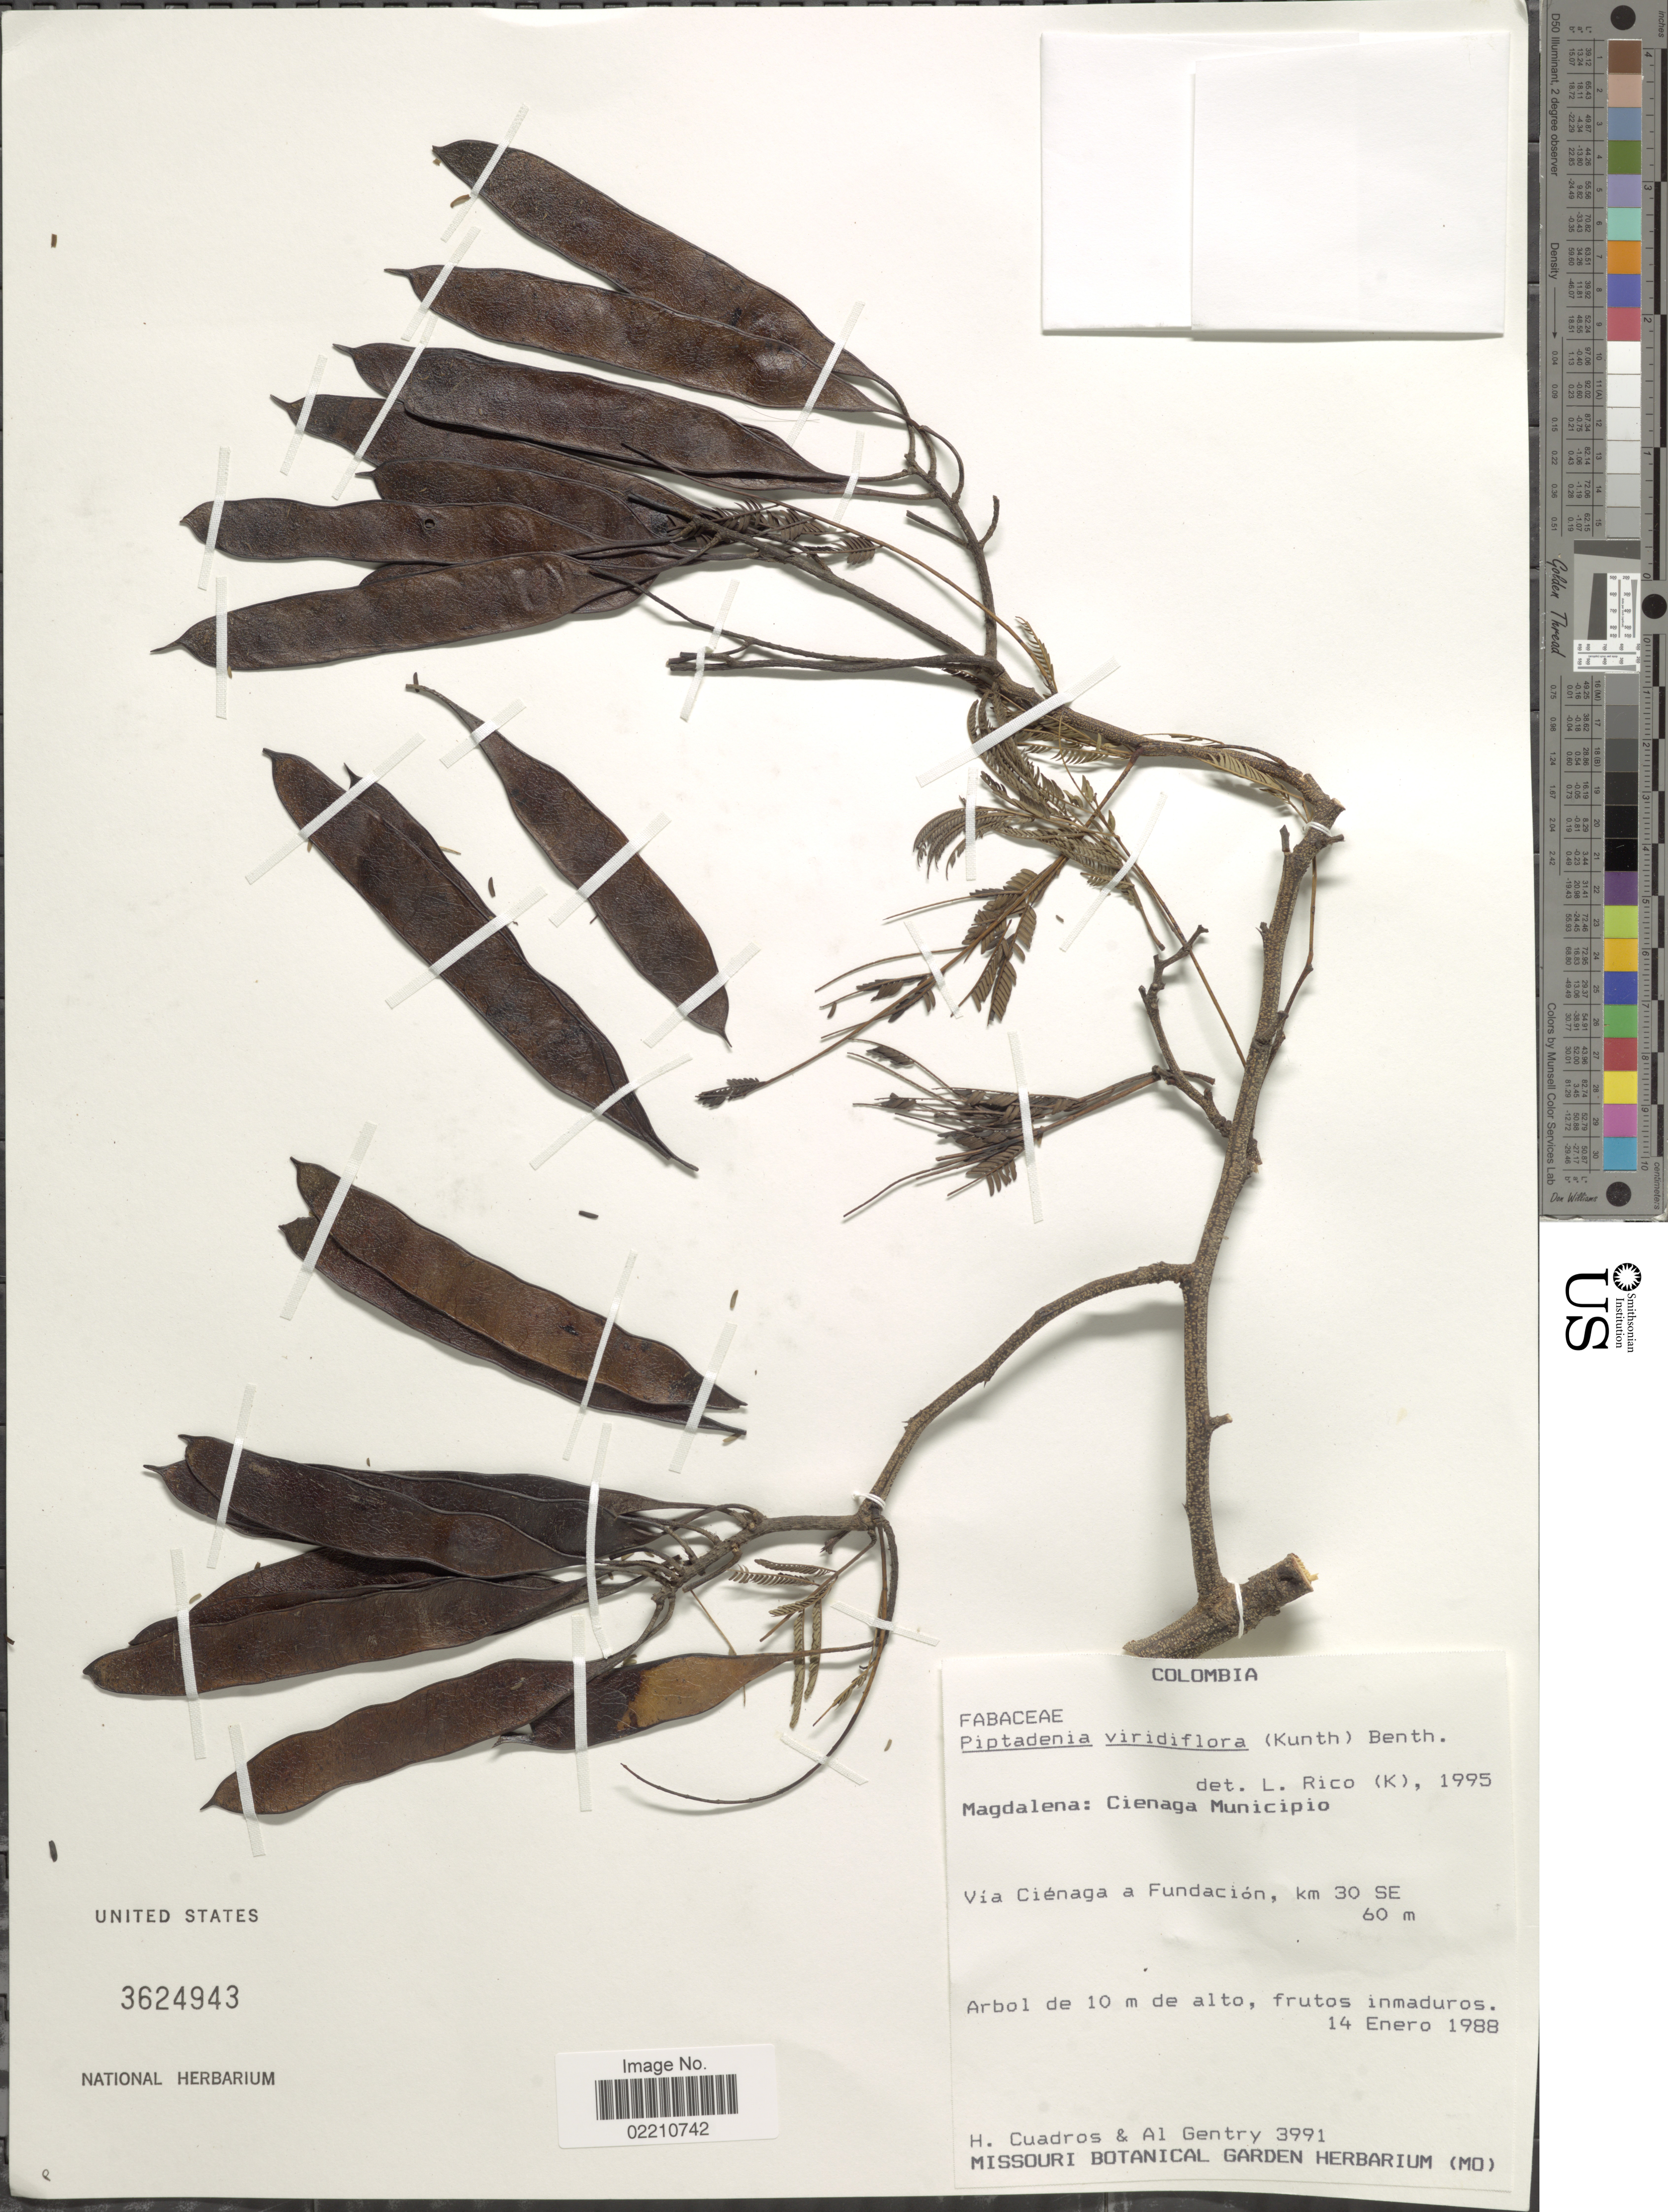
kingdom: Plantae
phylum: Tracheophyta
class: Magnoliopsida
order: Fabales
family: Fabaceae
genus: Lachesiodendron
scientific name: Lachesiodendron viridiflorum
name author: (Kunth) P.G. Ribeiro et al.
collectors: H. Cuadros & A. H. Gentry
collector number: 3991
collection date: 1988-01-14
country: Colombia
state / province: Magdalena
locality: Cienaga Municipio, Vía Ciénada a Fundación, km 30 SE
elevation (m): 60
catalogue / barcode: US 3624943